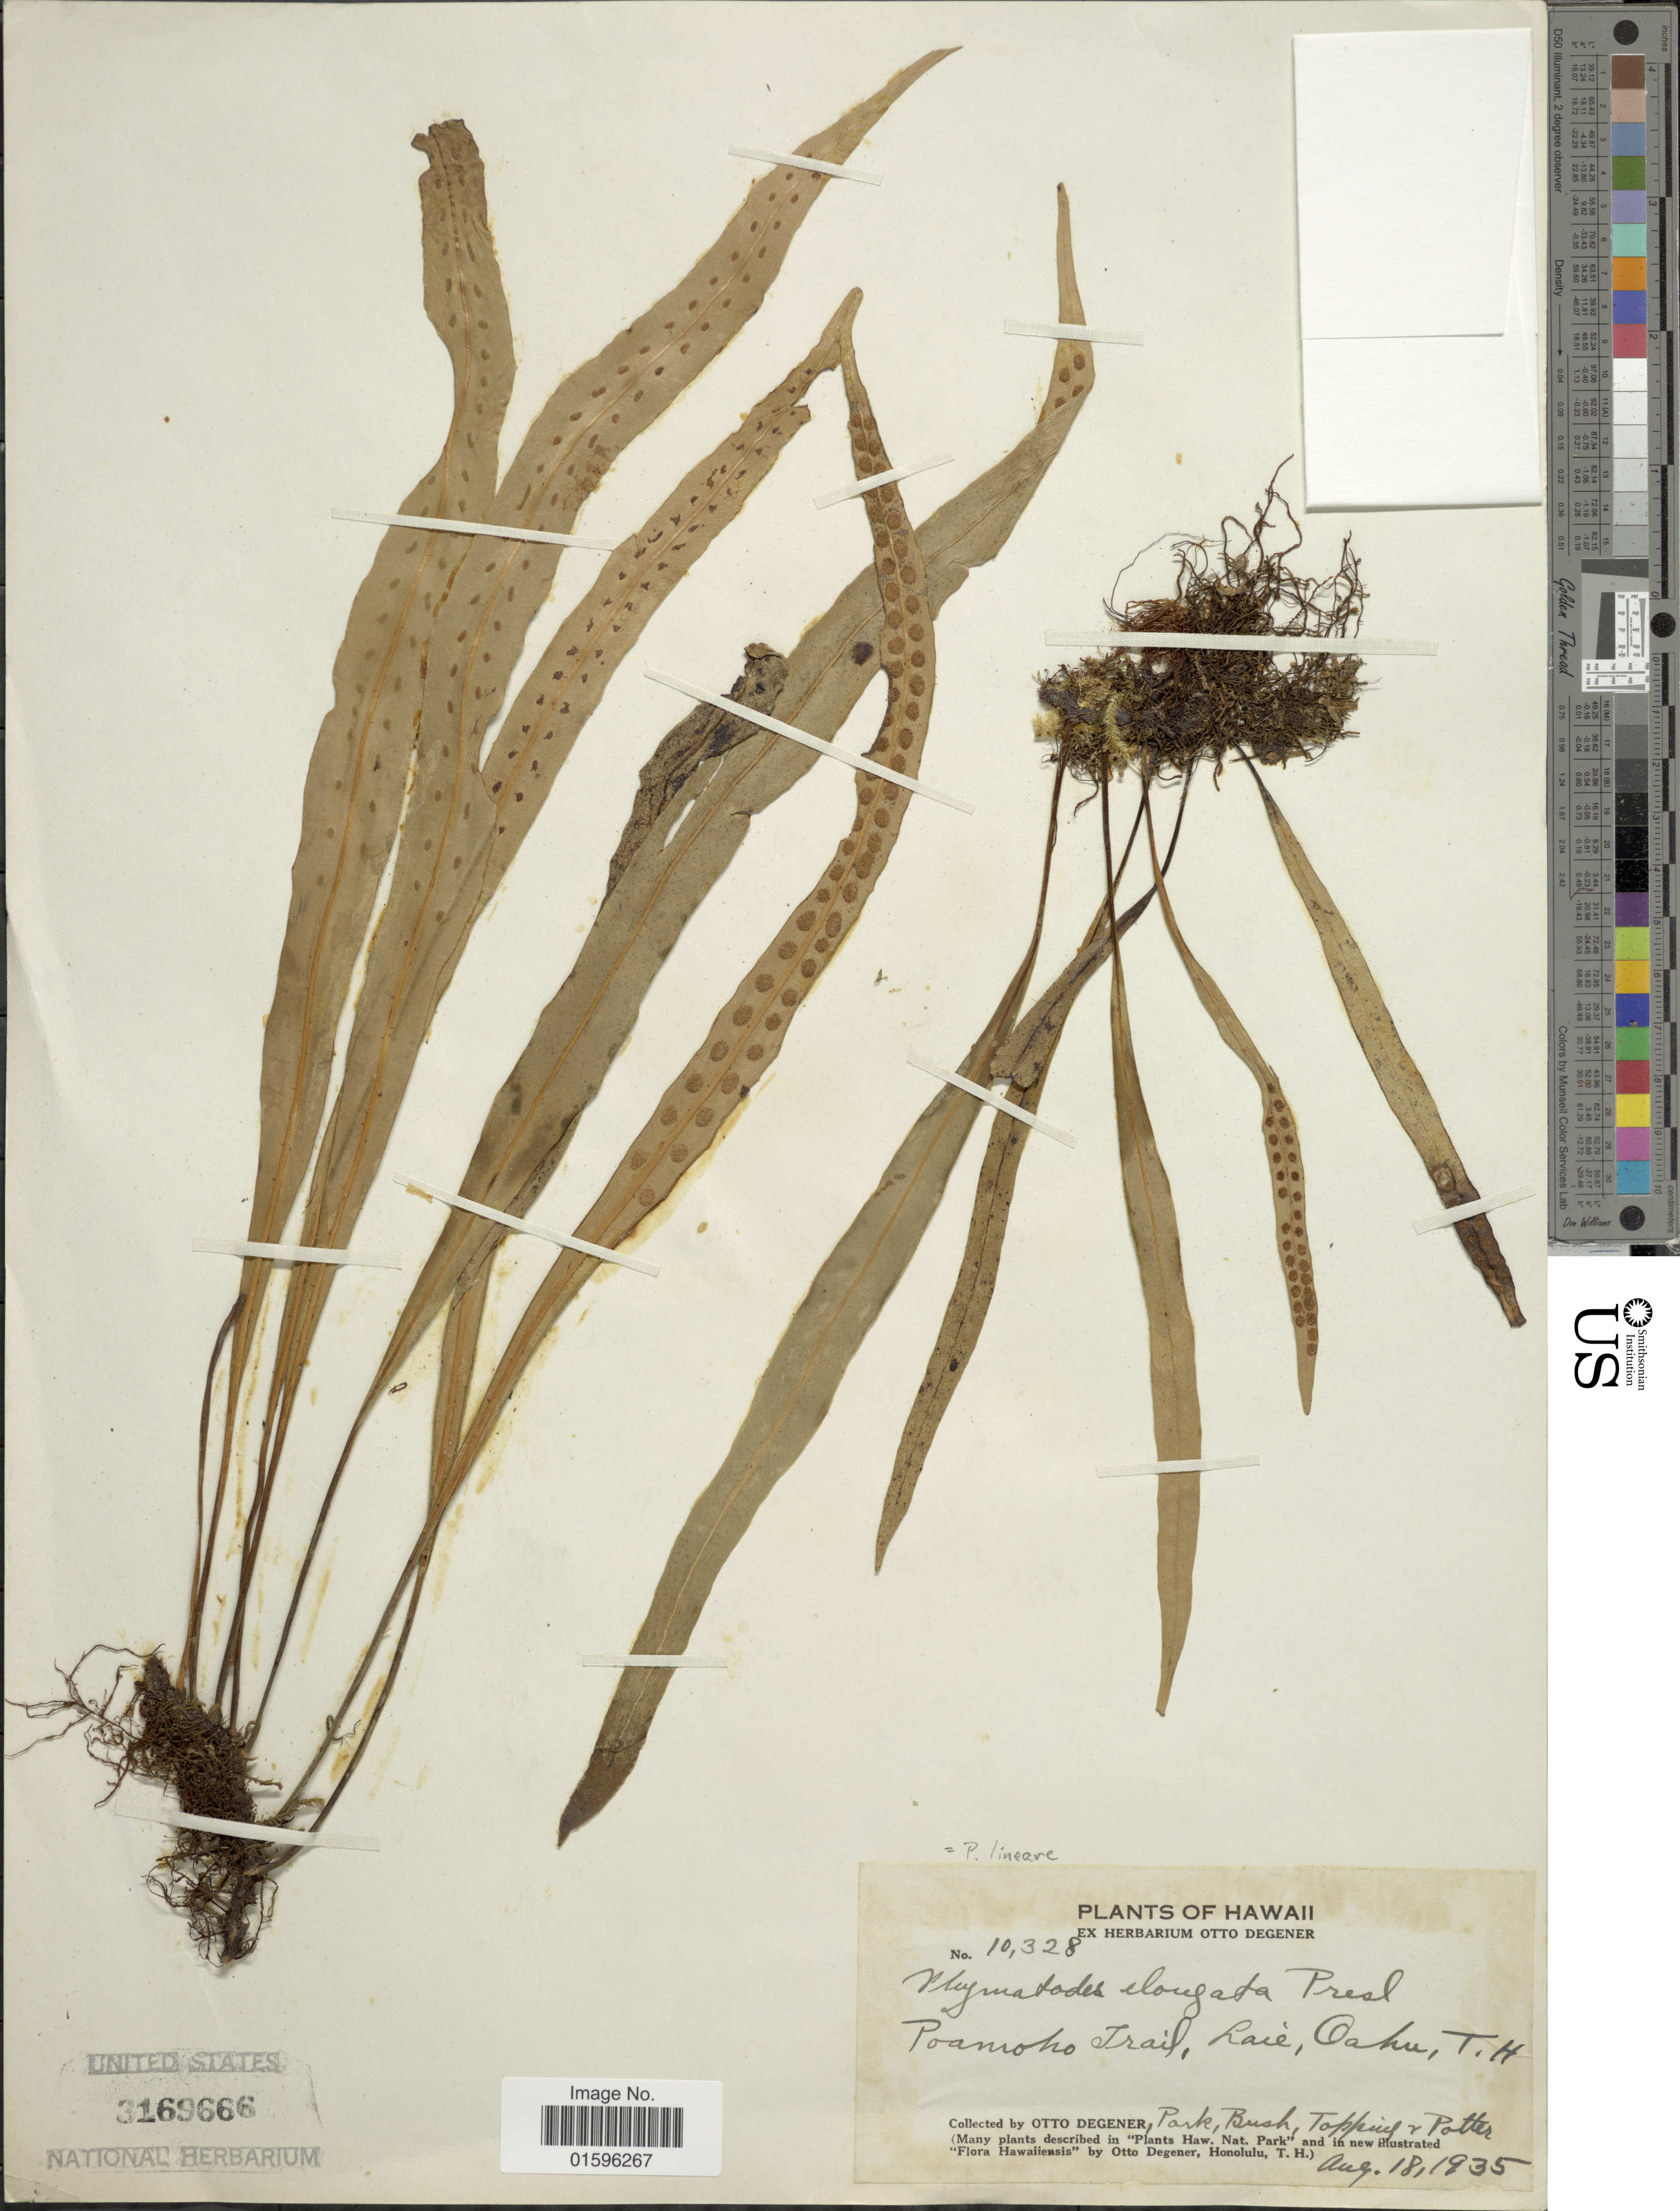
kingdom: Plantae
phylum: Tracheophyta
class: Polypodiopsida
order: Polypodiales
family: Polypodiaceae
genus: Polypodium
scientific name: Polypodium lineare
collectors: O. Degener, -. Park, -- Bush, D. L. Topping & -. Potter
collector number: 10328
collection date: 1935-08-18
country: United States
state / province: Hawaii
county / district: Honolulu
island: Oahu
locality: Hawaii, Poamoho Trail, Laie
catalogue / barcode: US 3169666